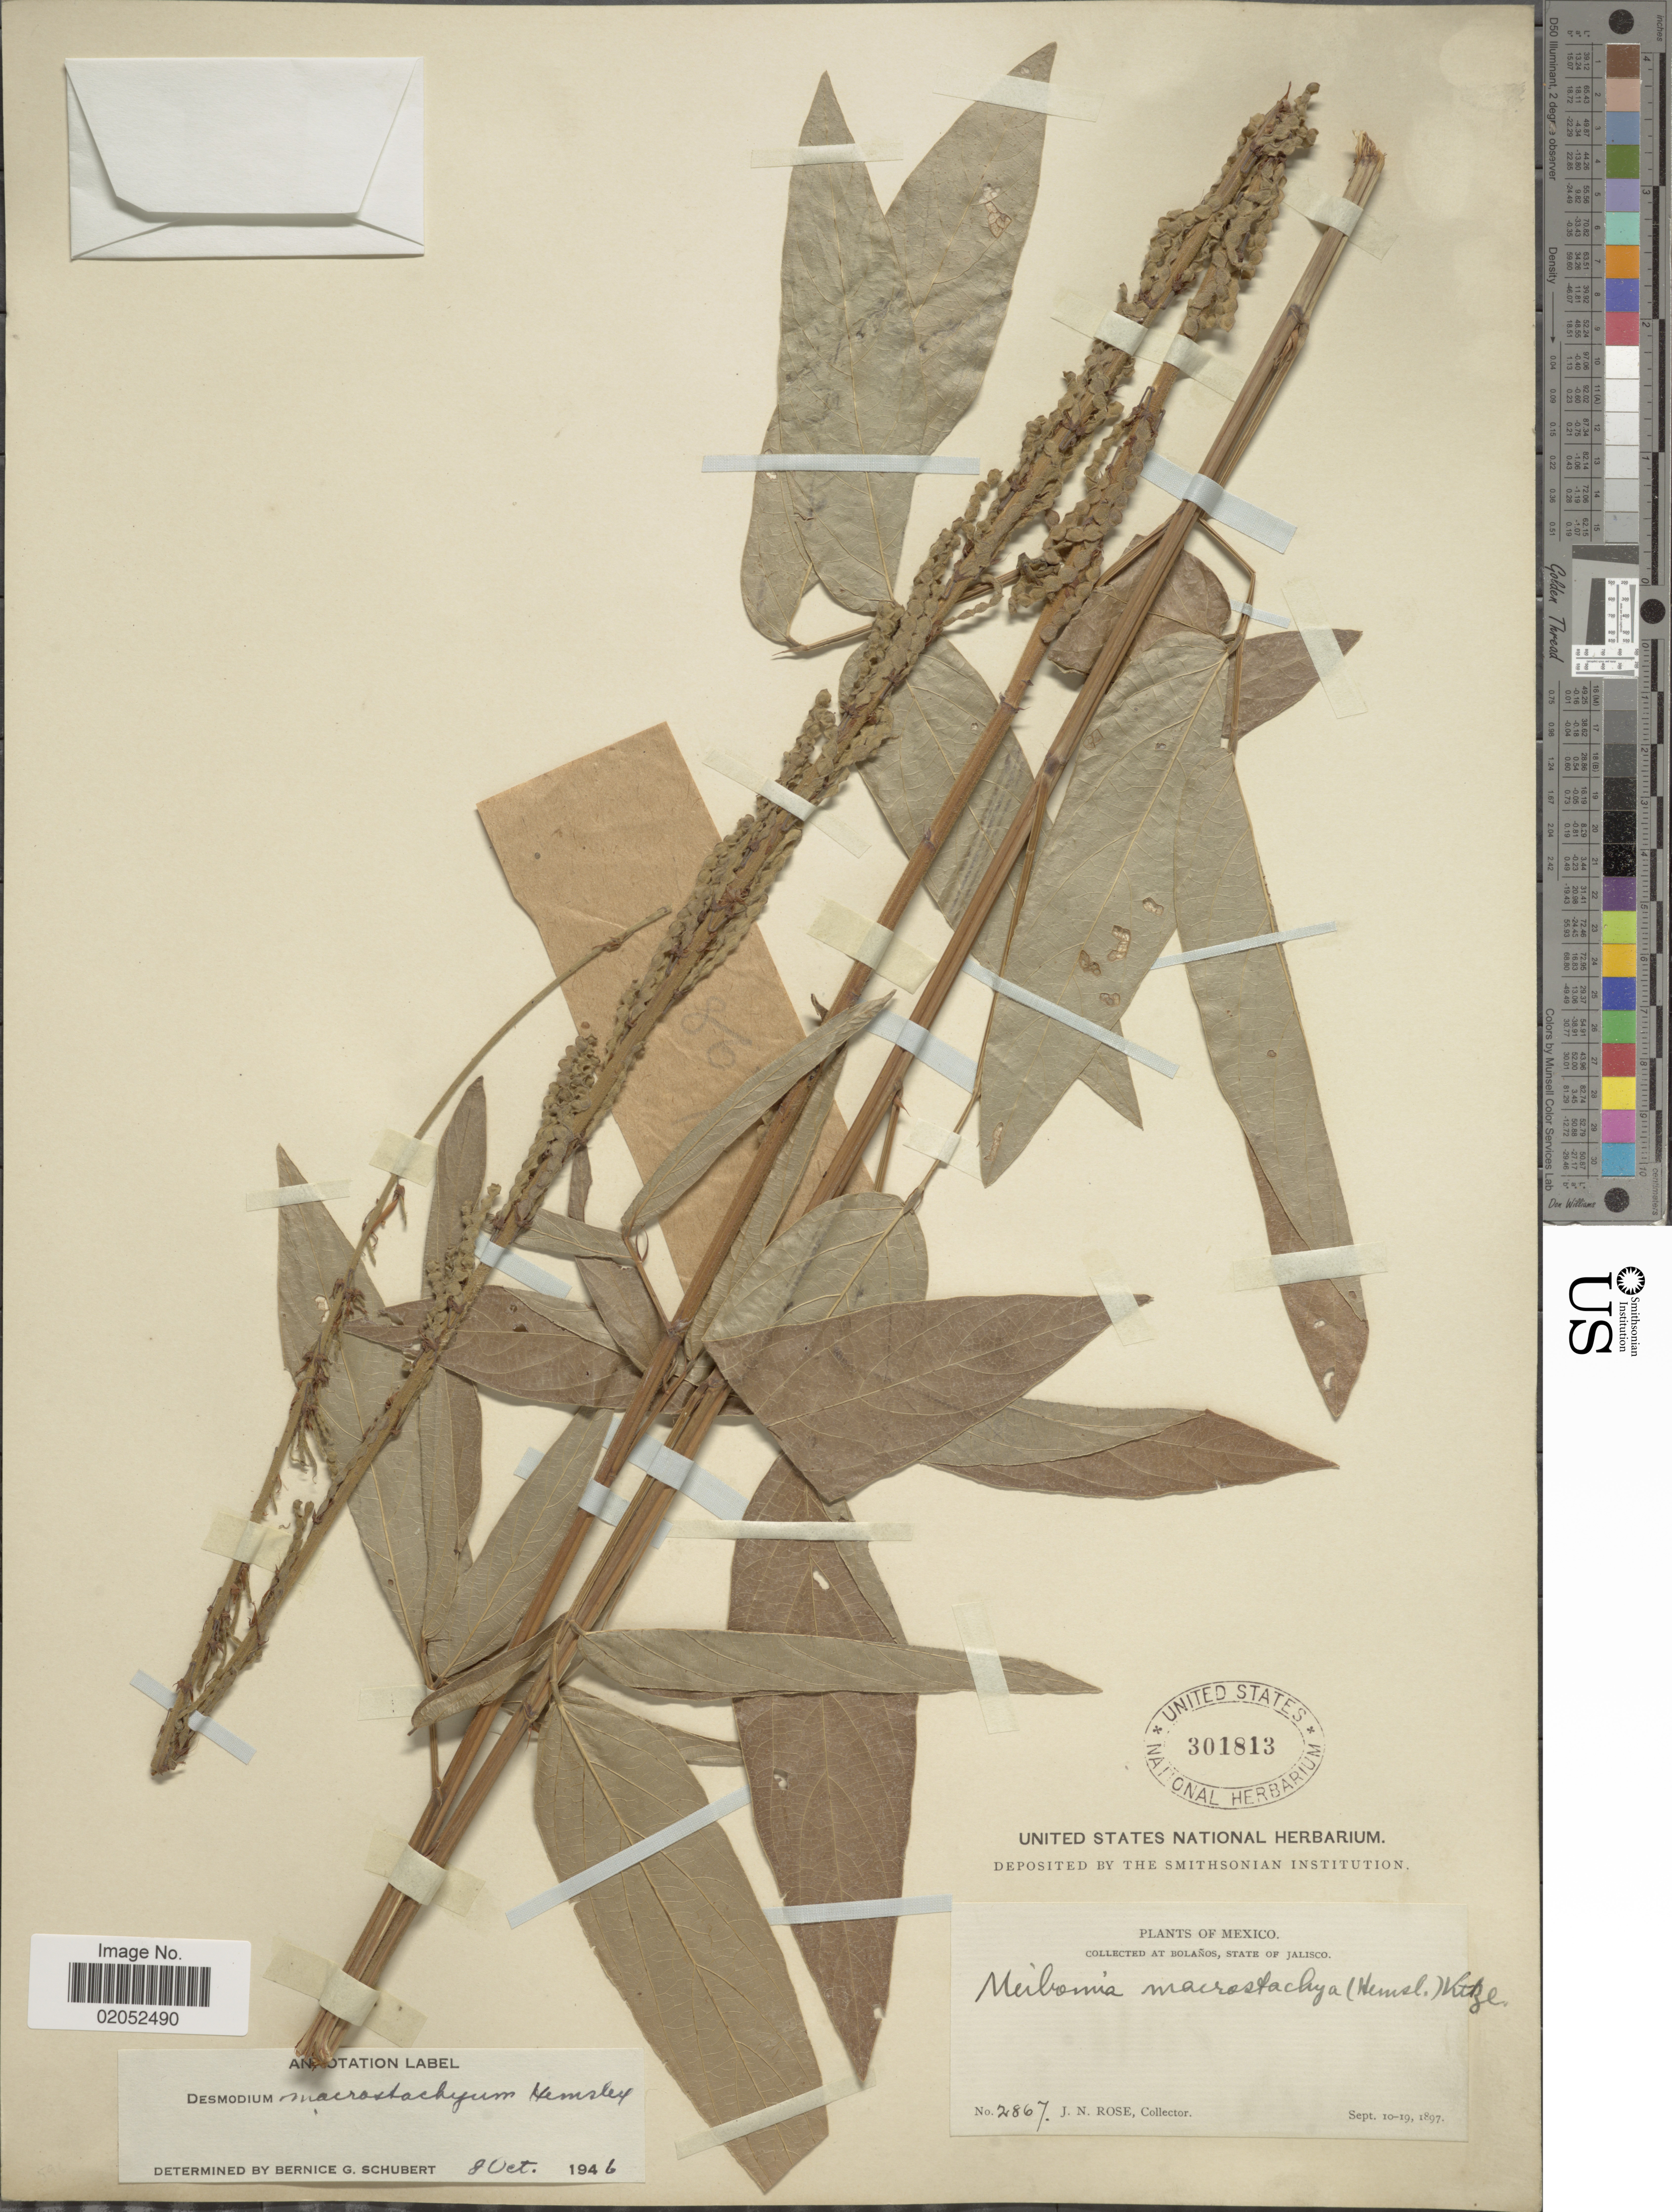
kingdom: Plantae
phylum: Tracheophyta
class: Magnoliopsida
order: Fabales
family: Fabaceae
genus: Desmodium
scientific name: Desmodium macrostachyum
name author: Hemsl.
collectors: J. N. Rose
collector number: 2867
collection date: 1897-09-10/1897-09-19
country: Mexico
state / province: Jalisco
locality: Mexico, Bolanos, State of Jalisco.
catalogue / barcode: US 301813